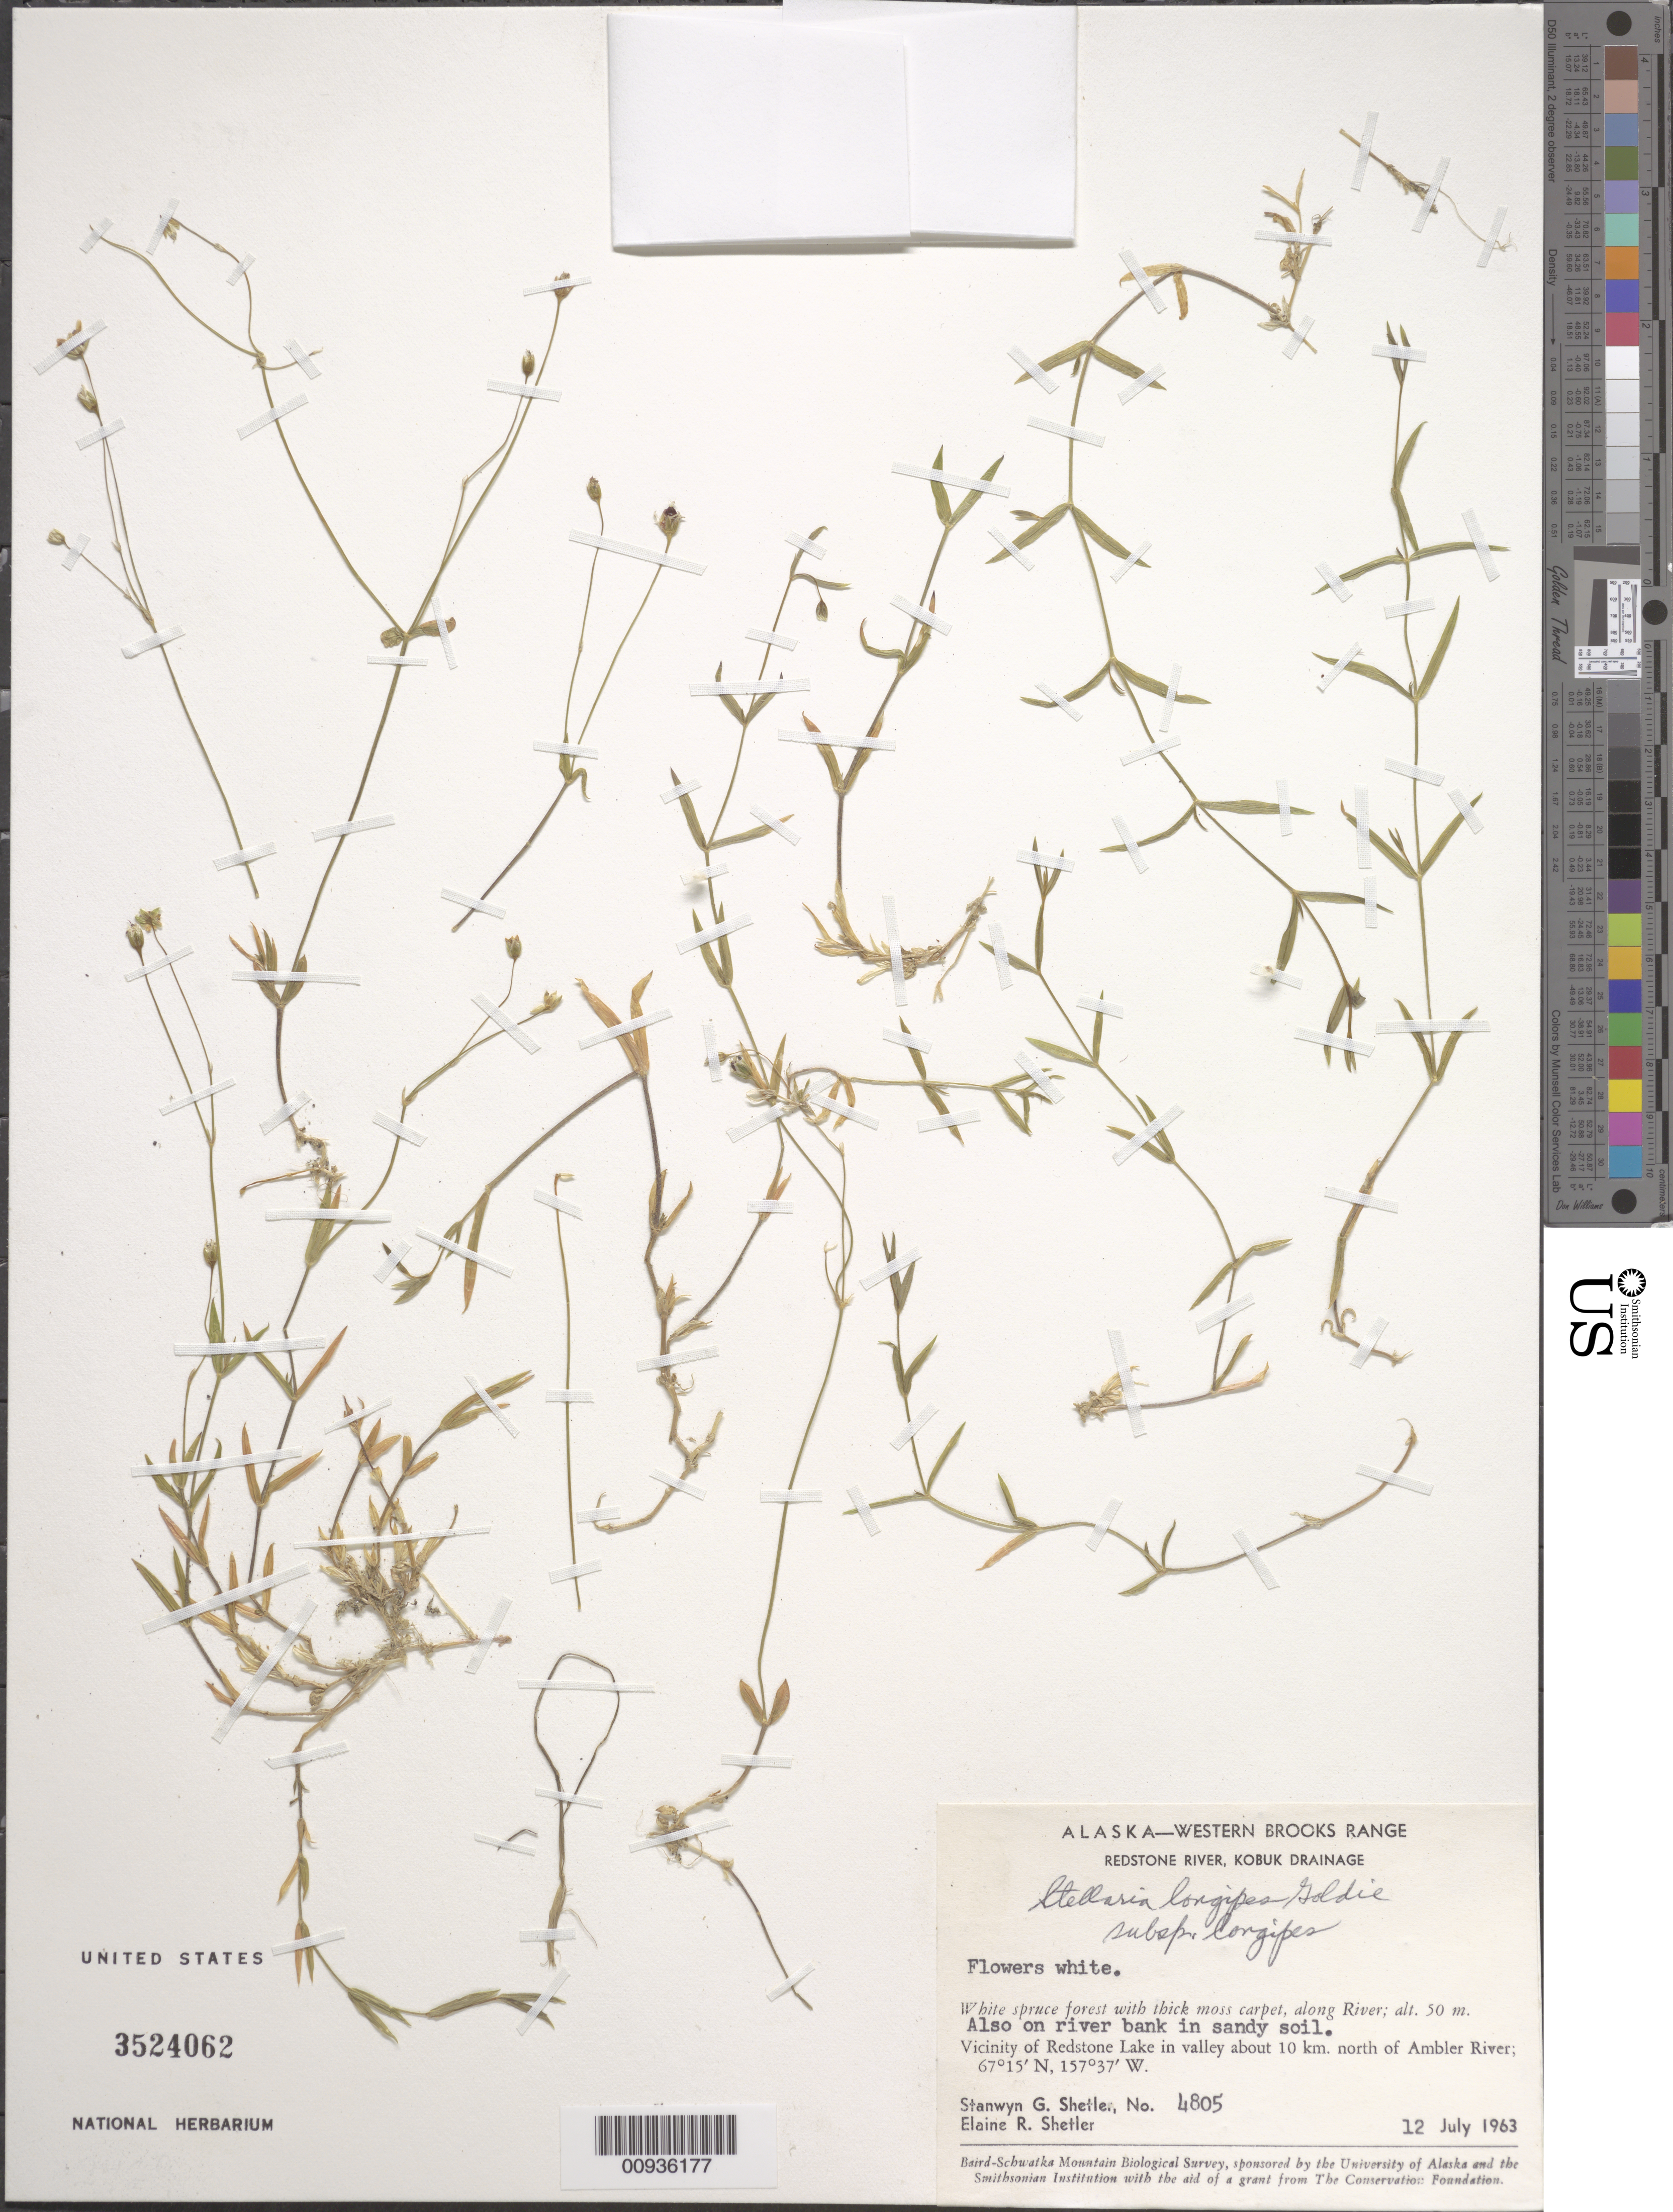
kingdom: Plantae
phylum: Tracheophyta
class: Magnoliopsida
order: Caryophyllales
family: Caryophyllaceae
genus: Stellaria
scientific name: Stellaria longipes subsp. longipes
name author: Goldie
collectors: S. Shetler & E. R. Shetler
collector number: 4805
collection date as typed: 12 Jul 1963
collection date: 1963-07-12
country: United States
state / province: Alaska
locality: Vicinity of Redstone Lake in valley about 10 km. north of Ambler River. Western Brooks Range, Redstone River, Kobuk Drainage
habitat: White spruce forest with thick moss carpet, along River. Also on river bank in sandy soil.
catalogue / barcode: US 3524062